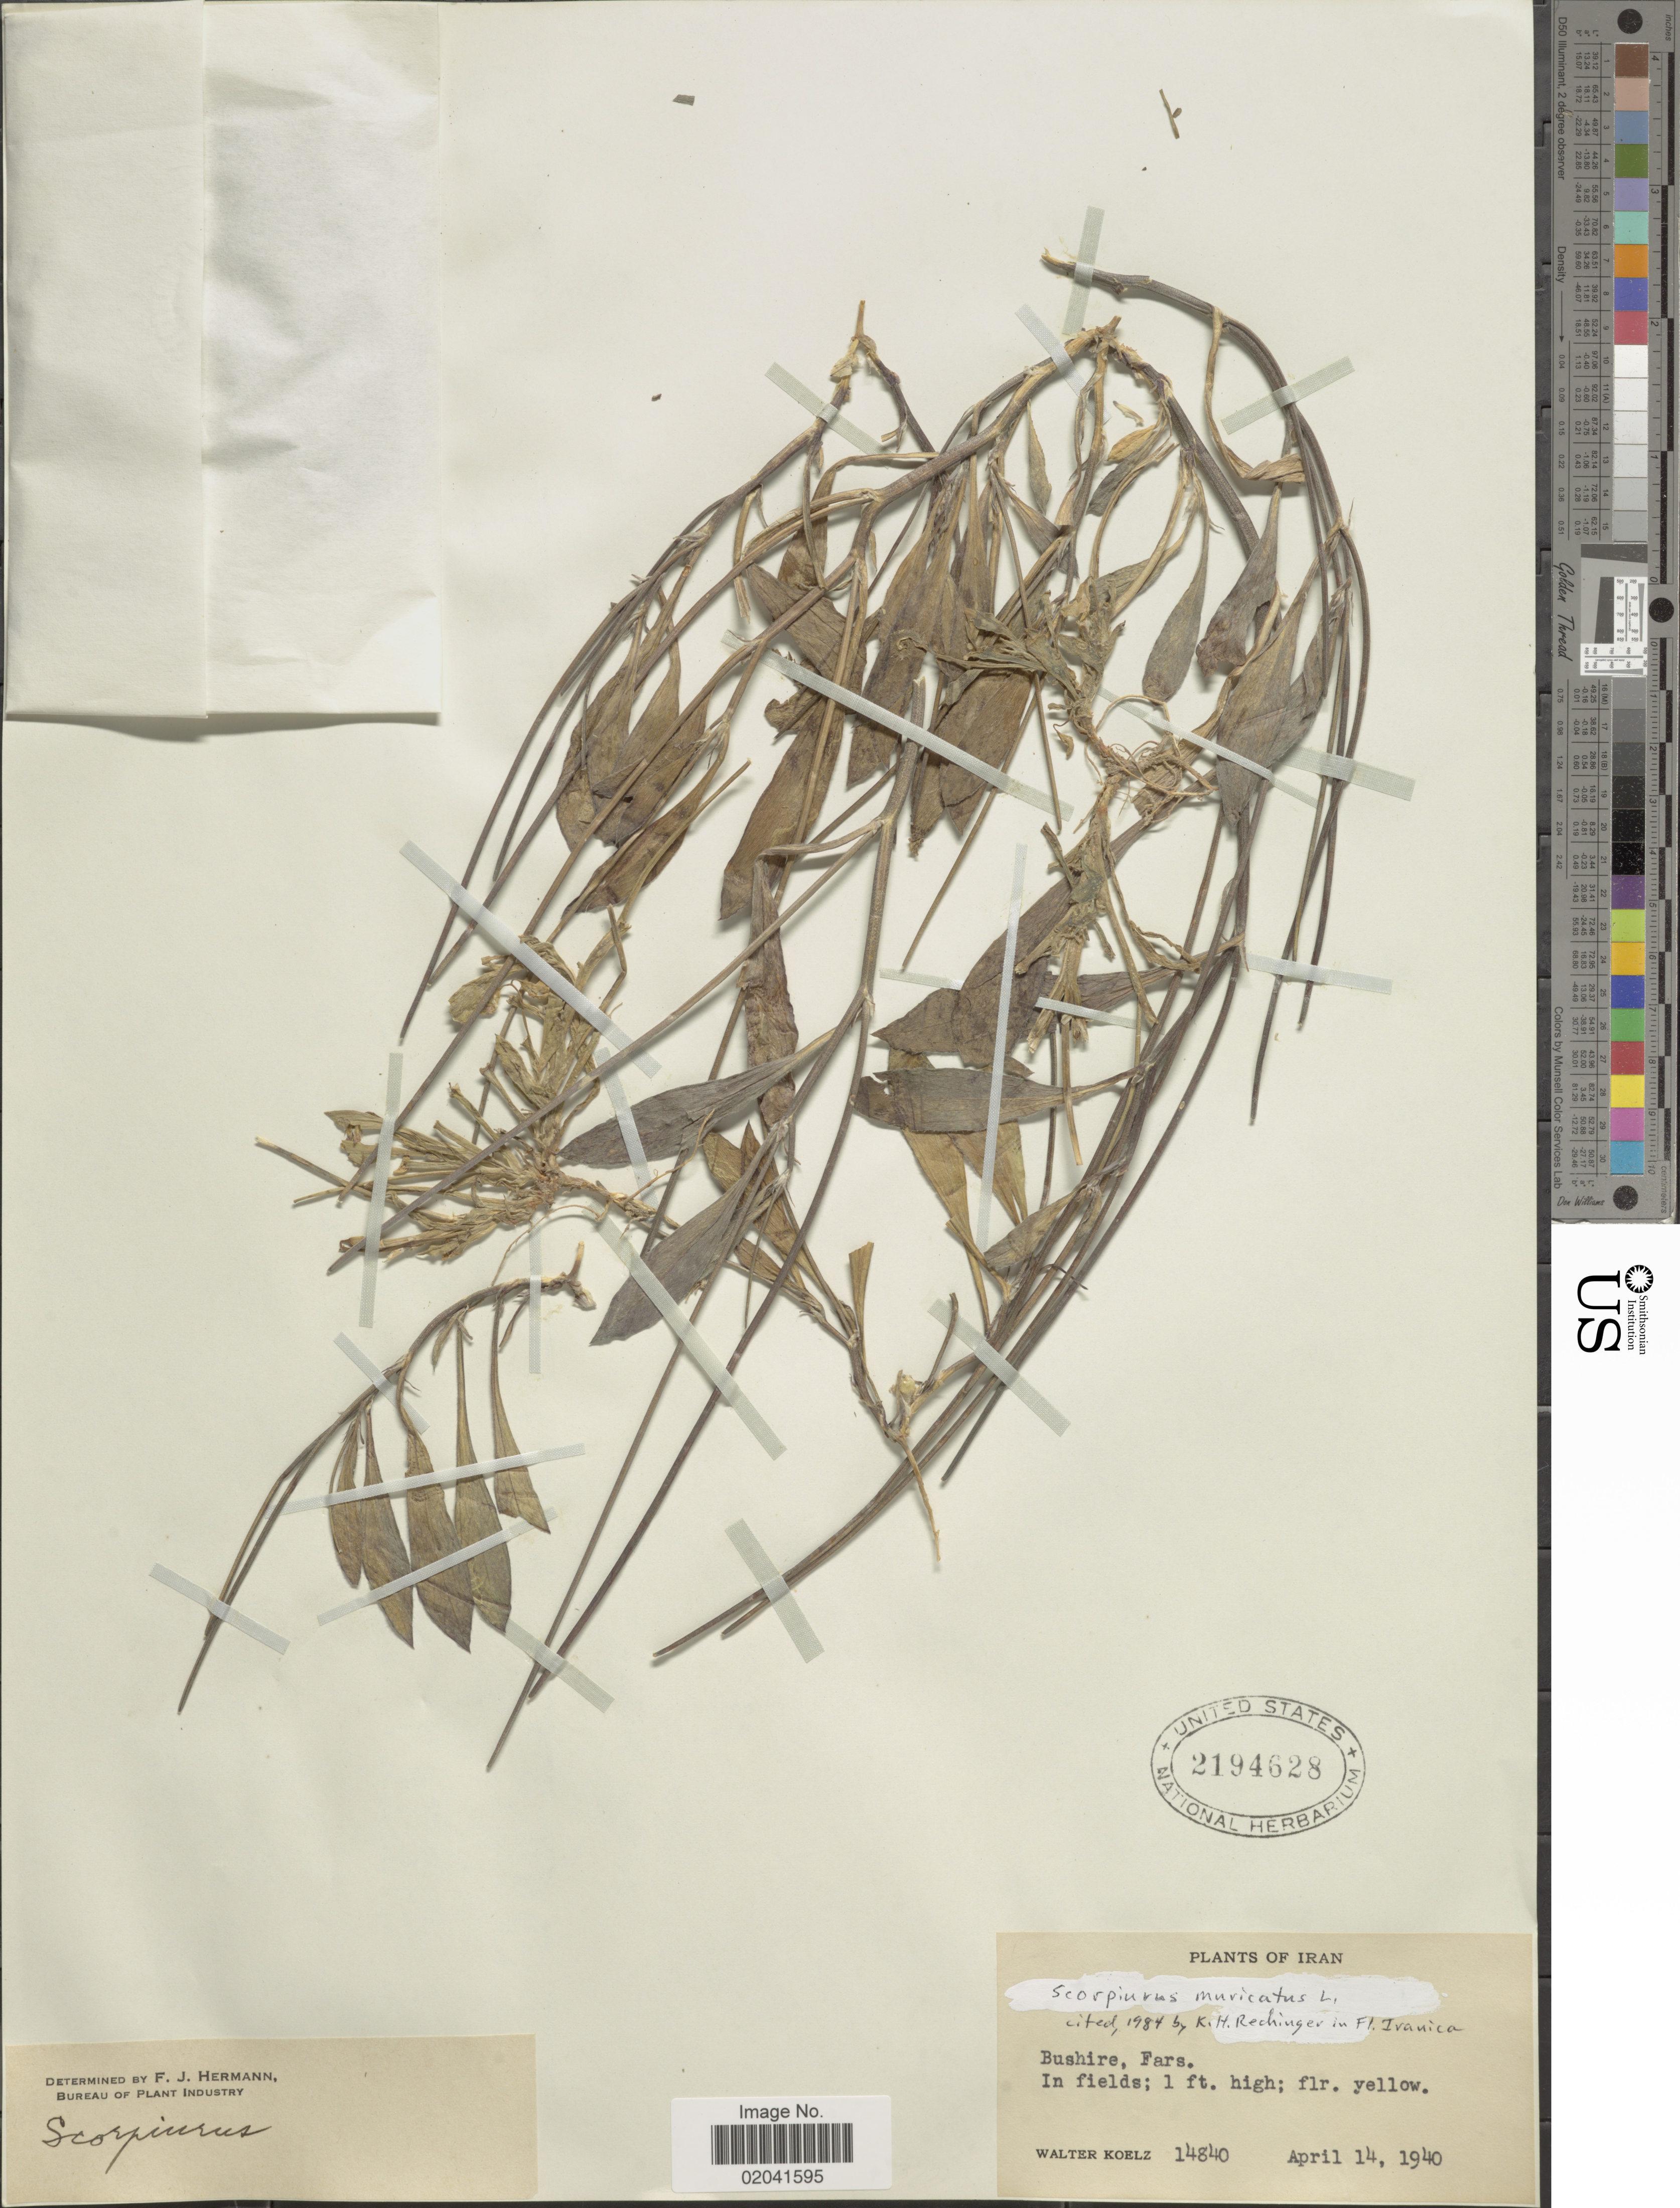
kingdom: Plantae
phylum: Tracheophyta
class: Magnoliopsida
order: Fabales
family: Fabaceae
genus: Scorpiurus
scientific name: Scorpiurus muricatus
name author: L.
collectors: W. N. Koelz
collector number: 14840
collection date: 1940-04-14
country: Iran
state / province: Fars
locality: Iran, Bushire, Fars.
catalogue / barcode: US 2194628